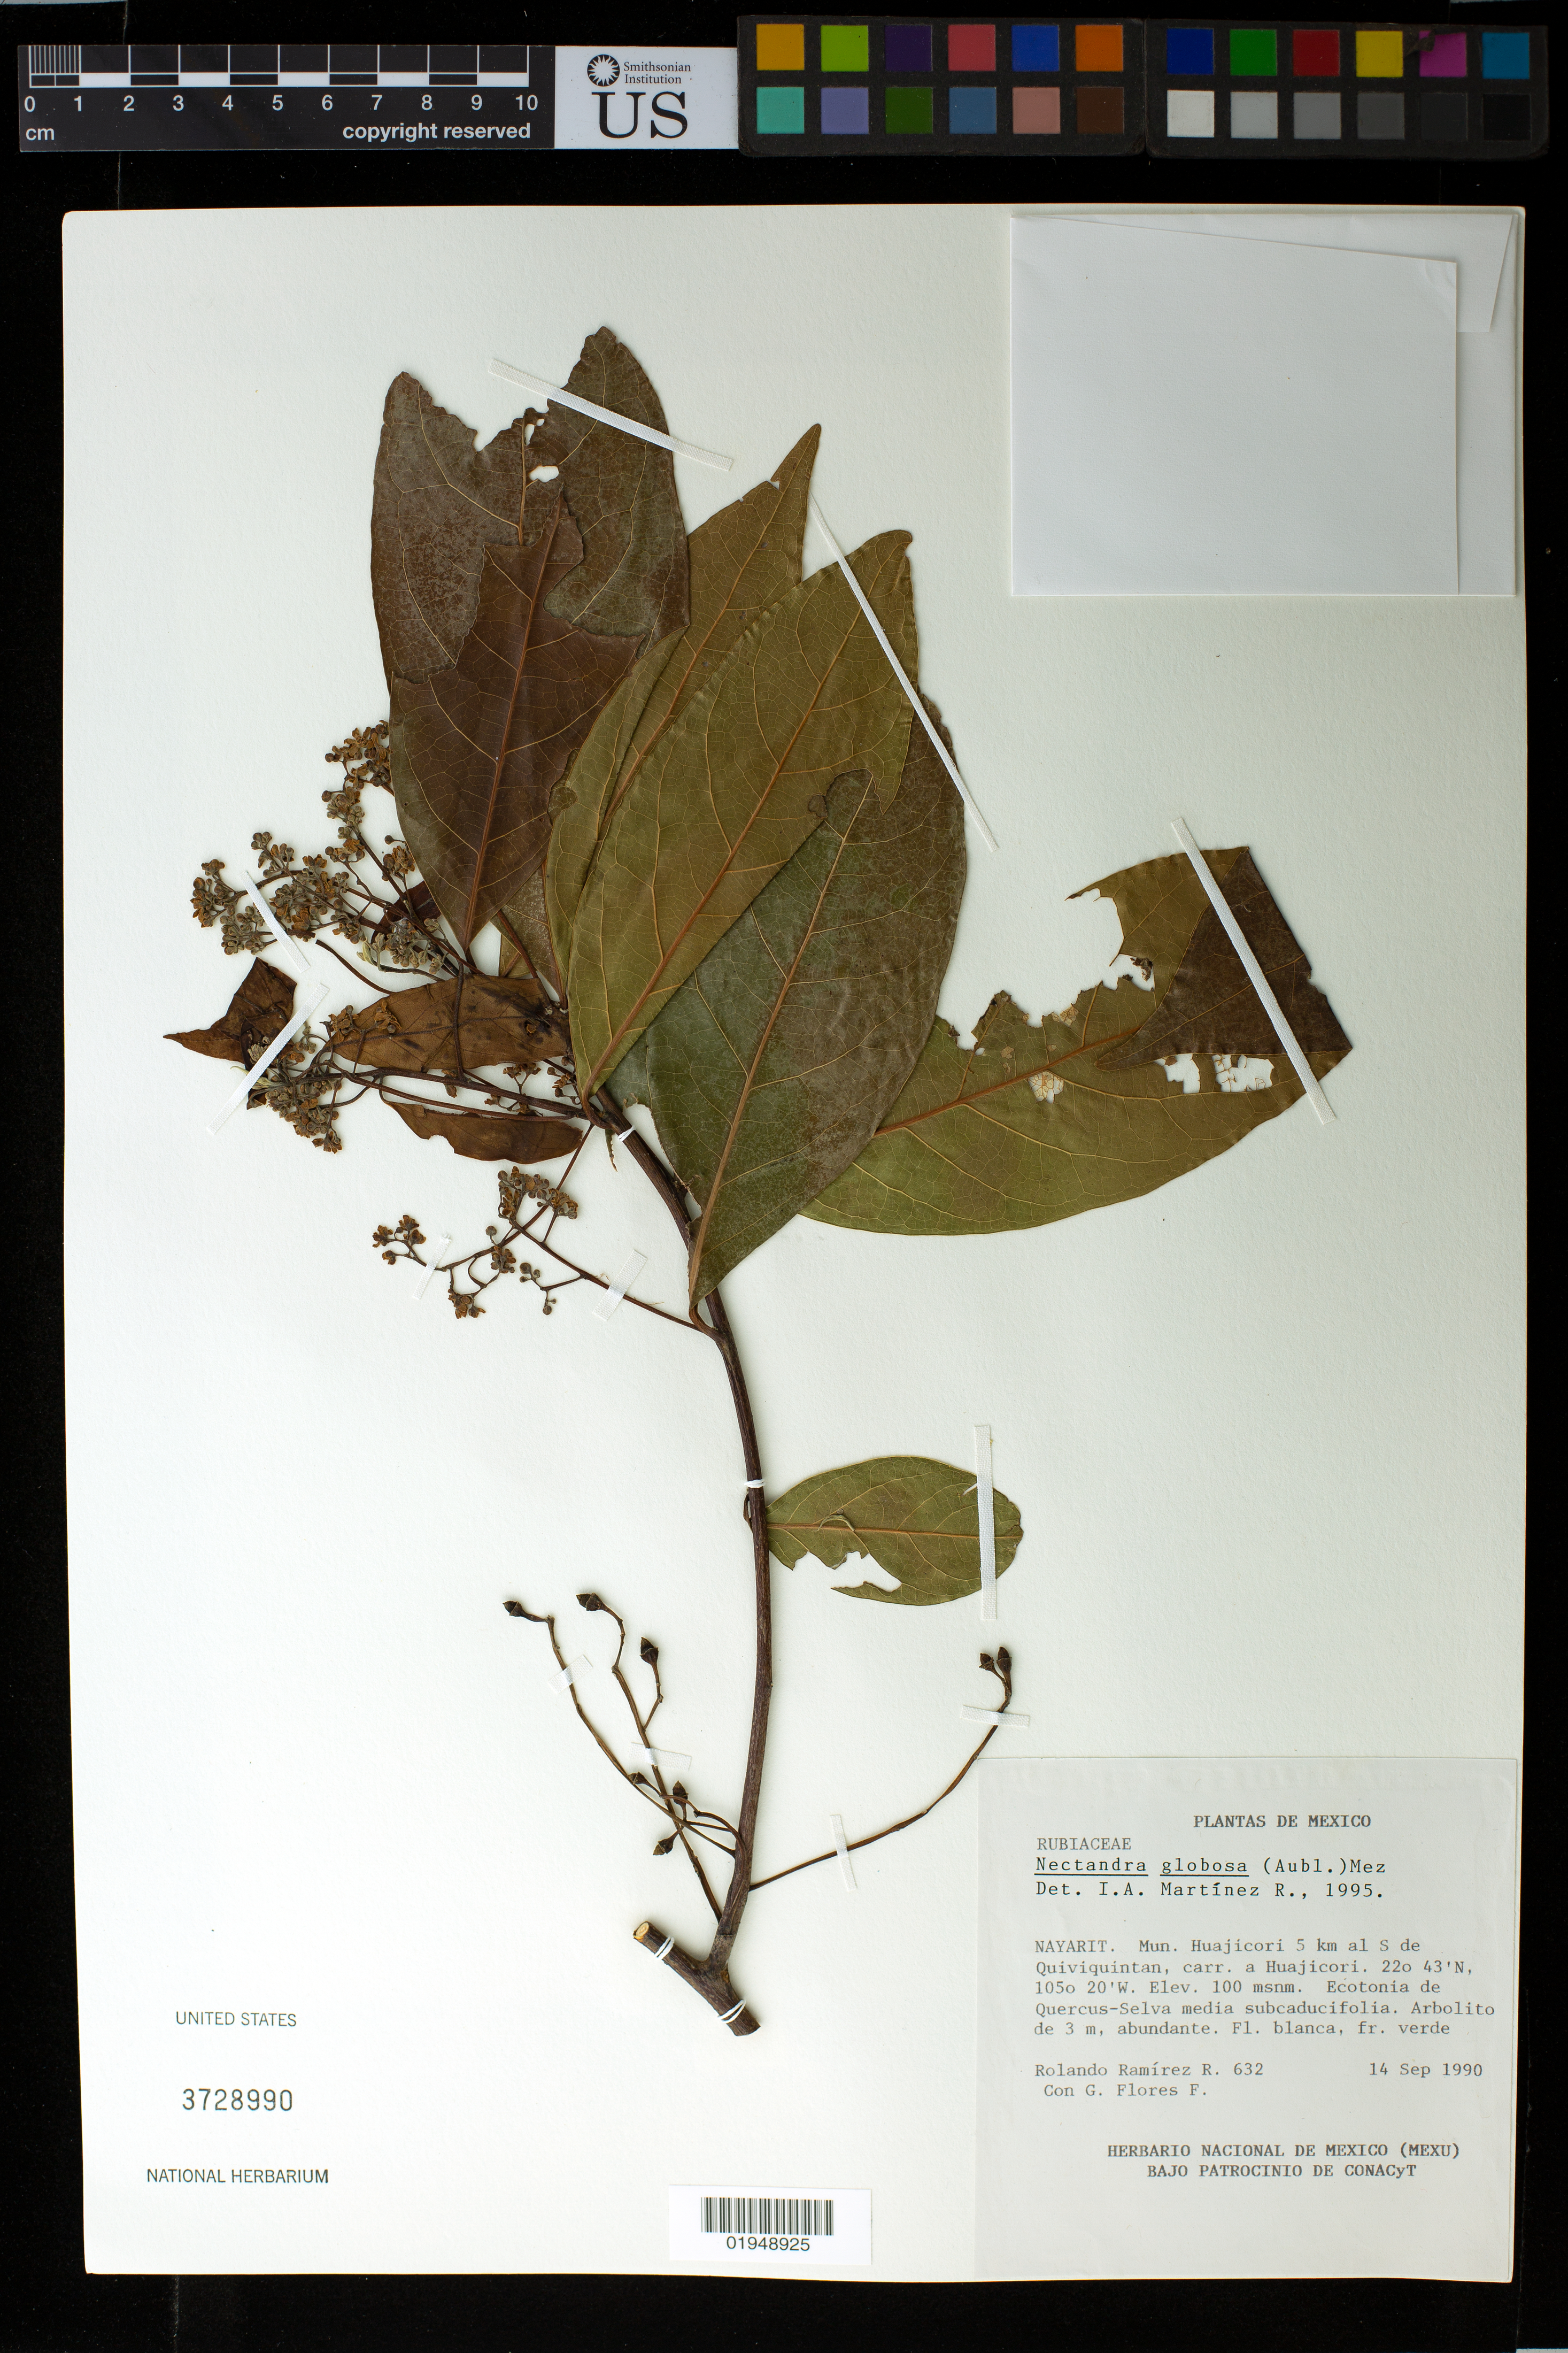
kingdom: Plantae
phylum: Tracheophyta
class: Magnoliopsida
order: Laurales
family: Lauraceae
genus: Nectandra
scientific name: Nectandra globosa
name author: (Aubl.) Mez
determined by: Martinez R., I. A.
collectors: R. Ramirez & G. Flores F.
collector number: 632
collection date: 1990-09-14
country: Mexico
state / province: Nayarit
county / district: Huajicori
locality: Nayarit. Mun. Huajicori 5 km al S de Quiviquintan, carr. a Huajicori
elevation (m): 100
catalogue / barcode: US 3728990